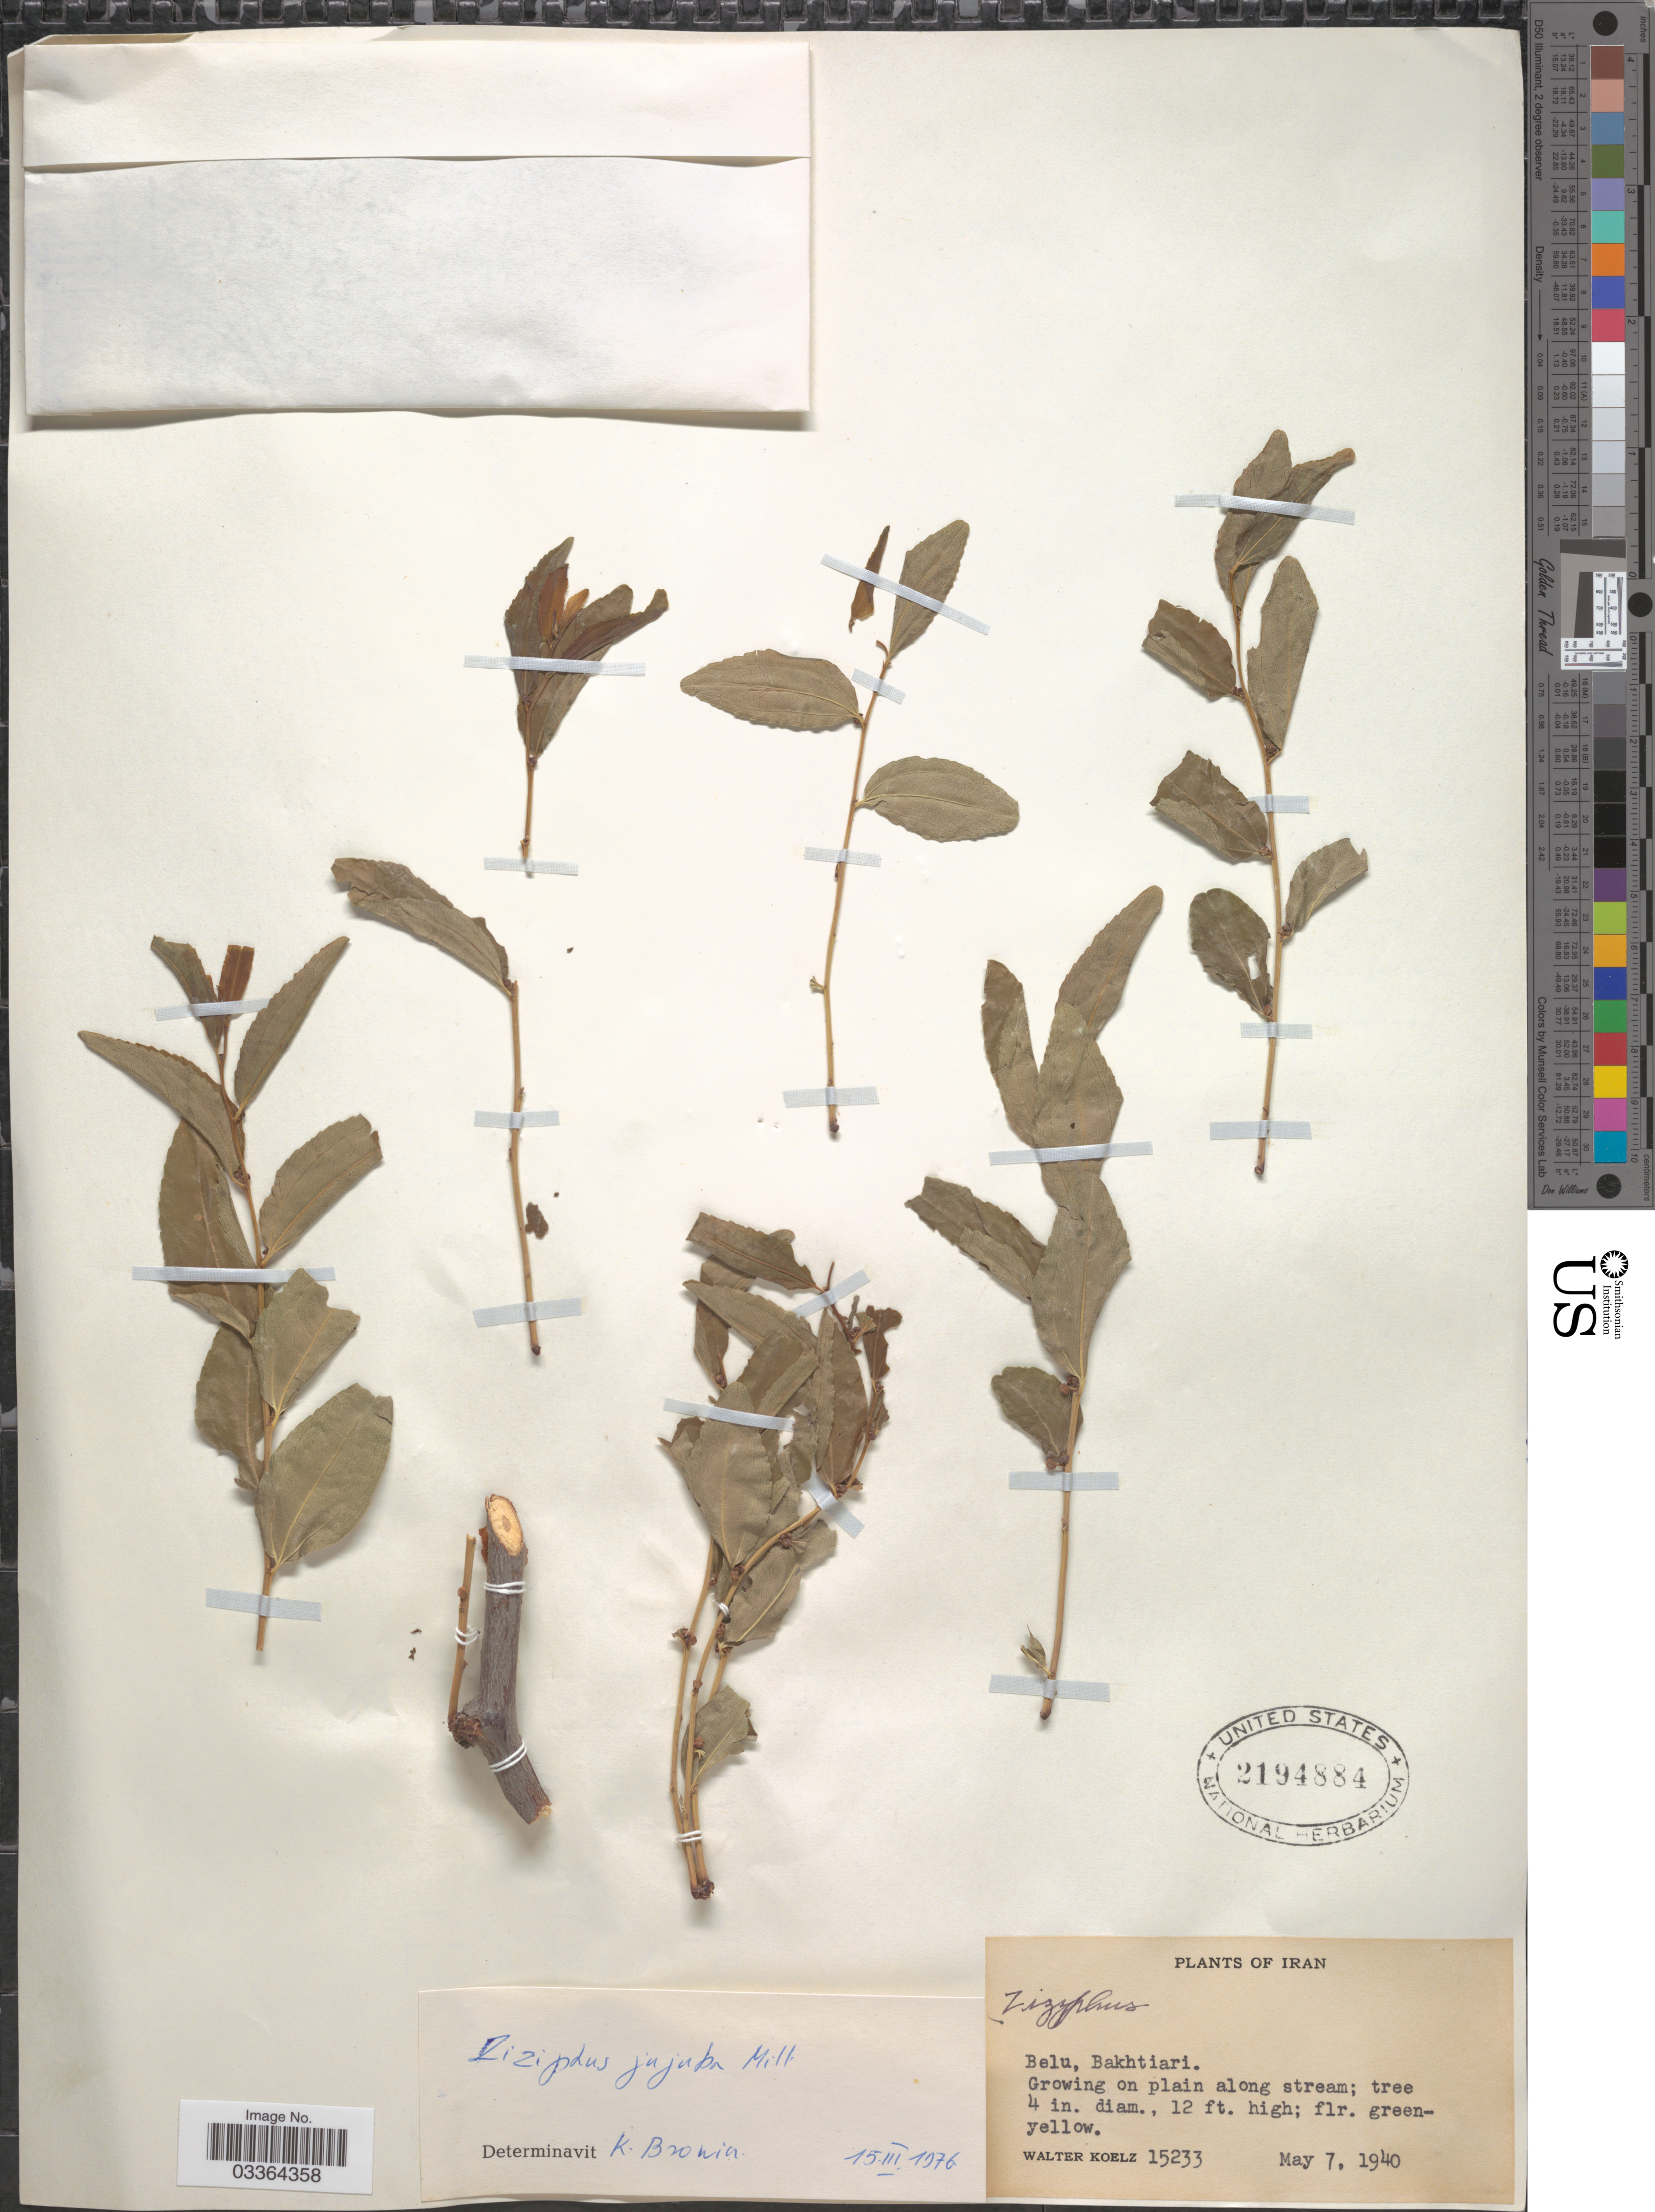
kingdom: Plantae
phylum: Tracheophyta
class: Magnoliopsida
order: Rosales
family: Rhamnaceae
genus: Ziziphus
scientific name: Ziziphus jujuba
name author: Mill.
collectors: W. N. Koelz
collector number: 15233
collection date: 1940-05-07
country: Iran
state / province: Chahar Mahaal and Bakhtiari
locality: Belu, Bakhtiari.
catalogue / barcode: US 2194884